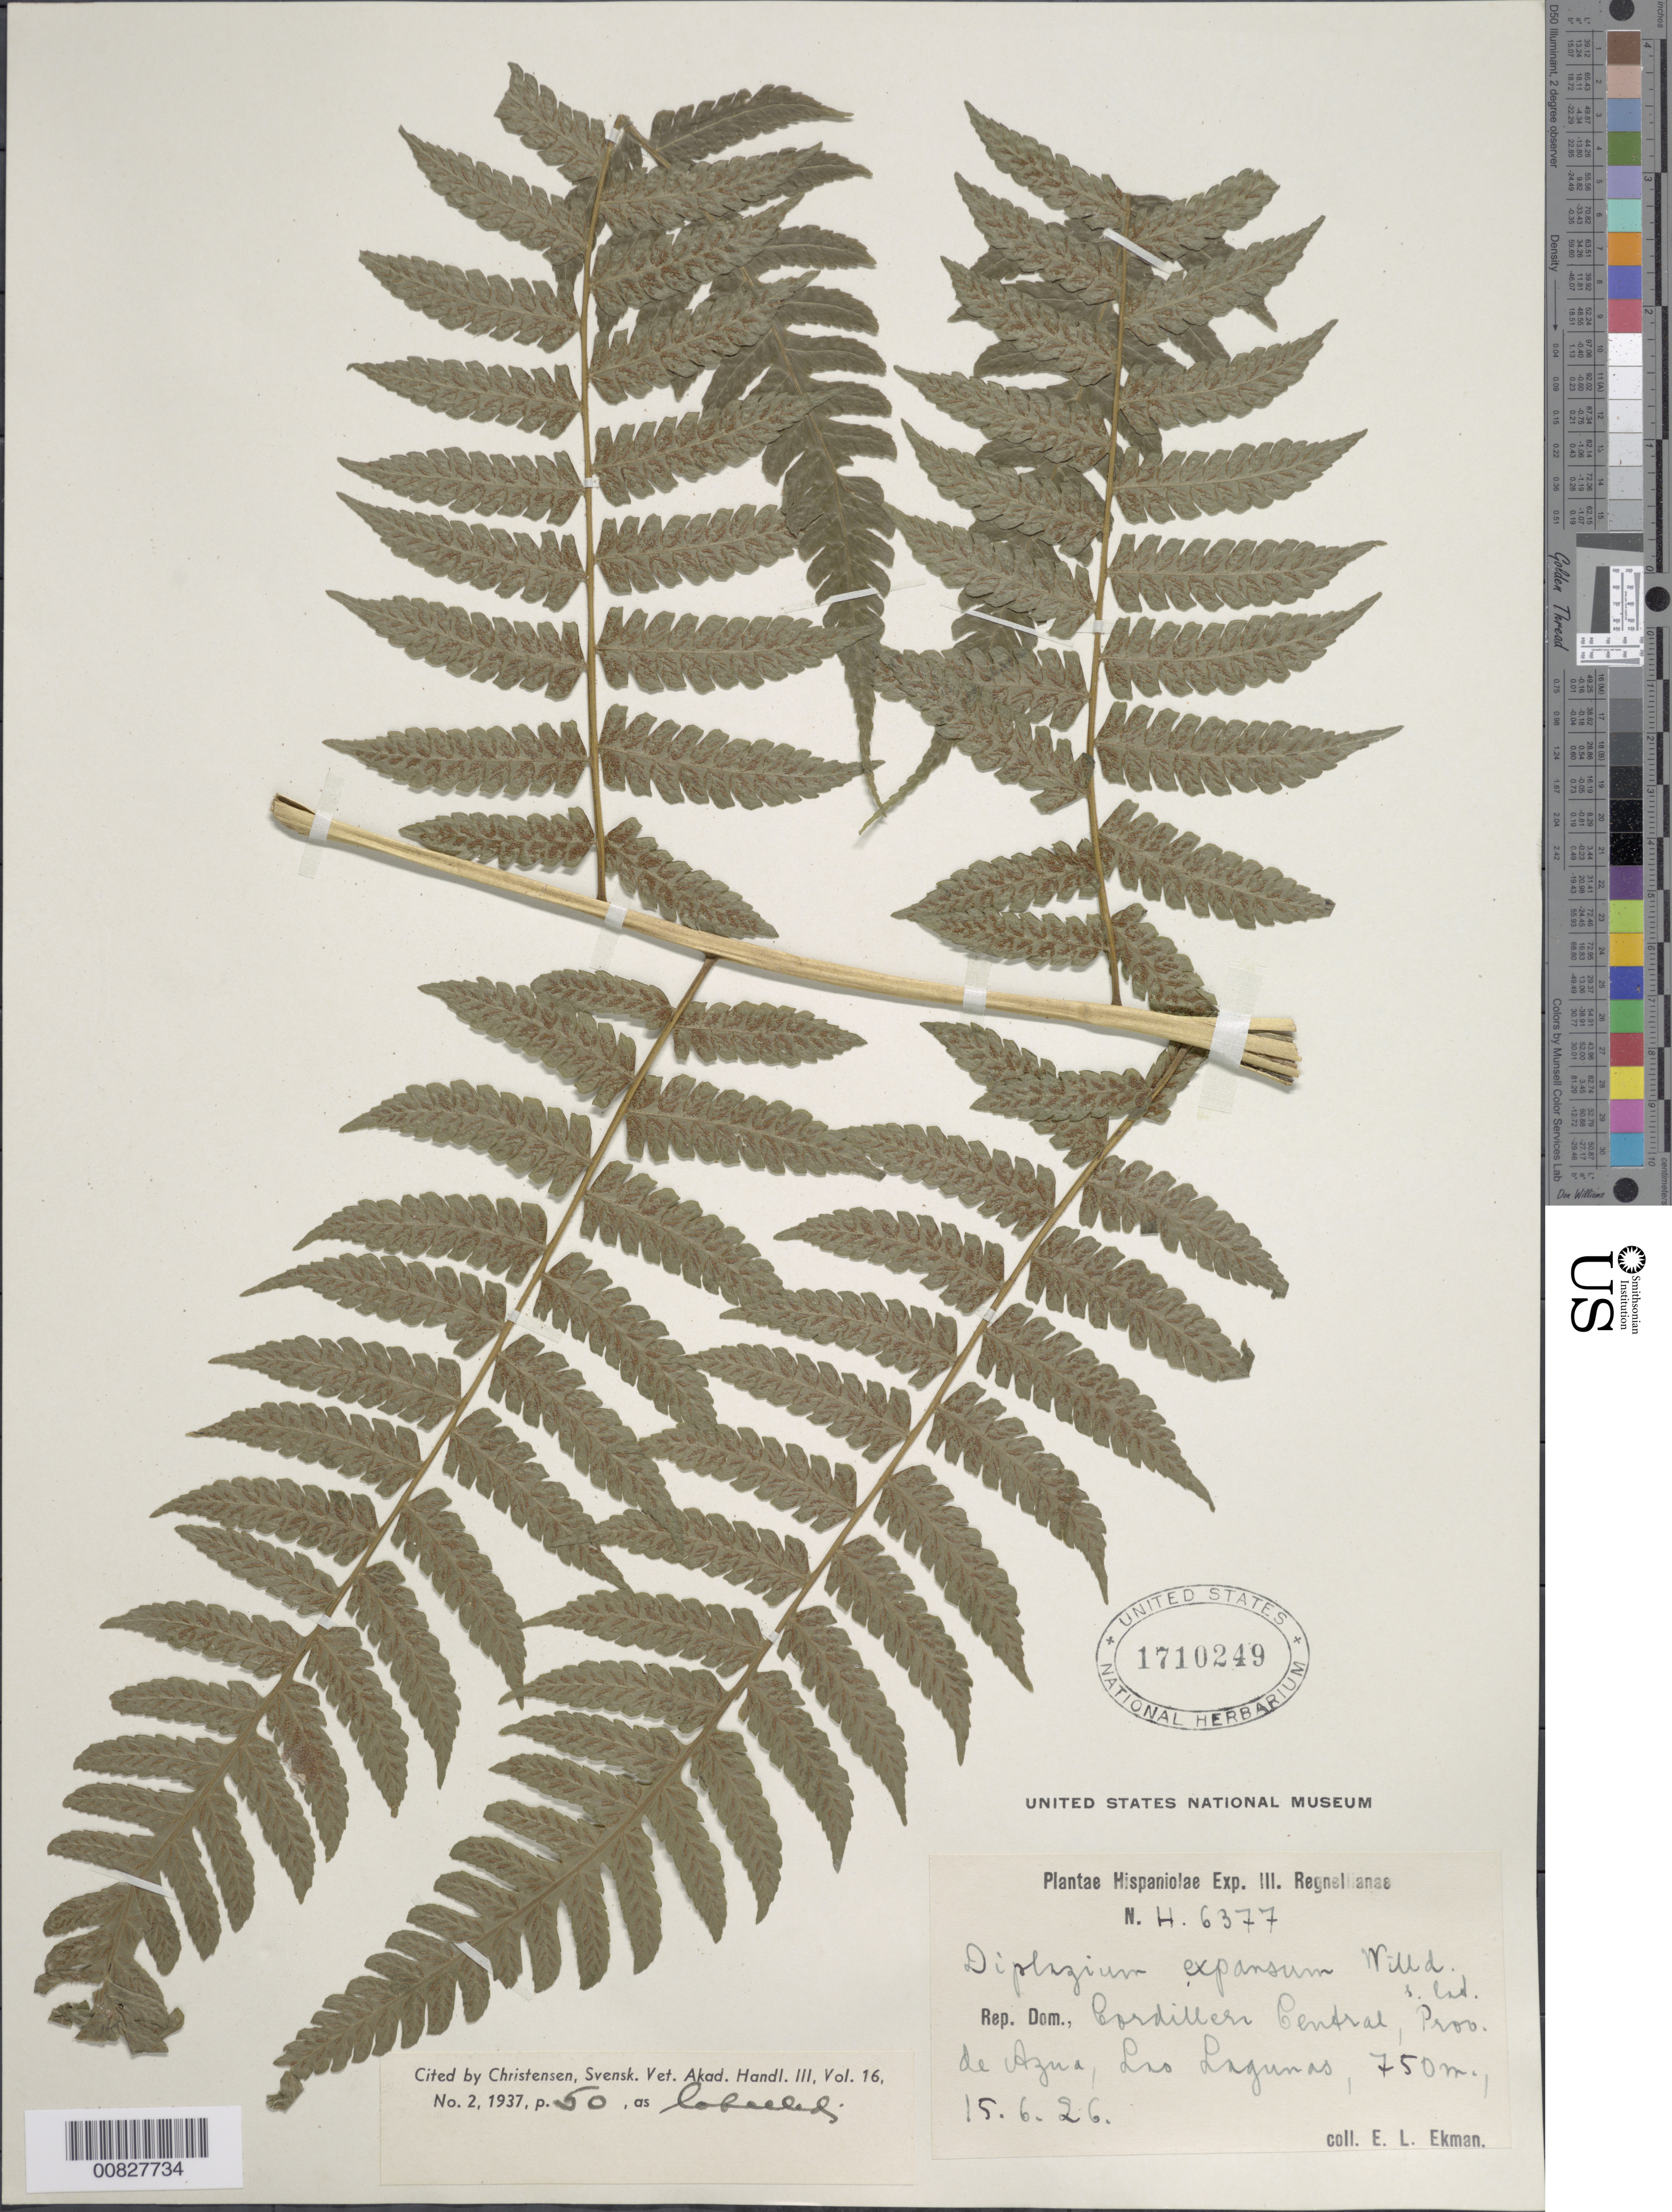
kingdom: Plantae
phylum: Tracheophyta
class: Polypodiopsida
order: Polypodiales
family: Athyriaceae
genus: Diplazium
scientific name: Diplazium fuertesii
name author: Brause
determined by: Sánchez, C.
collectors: E. L. Ekman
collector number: H 6377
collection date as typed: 15 Jun 1926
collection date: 1926-06-15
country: Dominican Republic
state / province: Azua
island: Hispaniola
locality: Cordillera Central, Las Lagunas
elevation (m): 750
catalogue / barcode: US 1710249